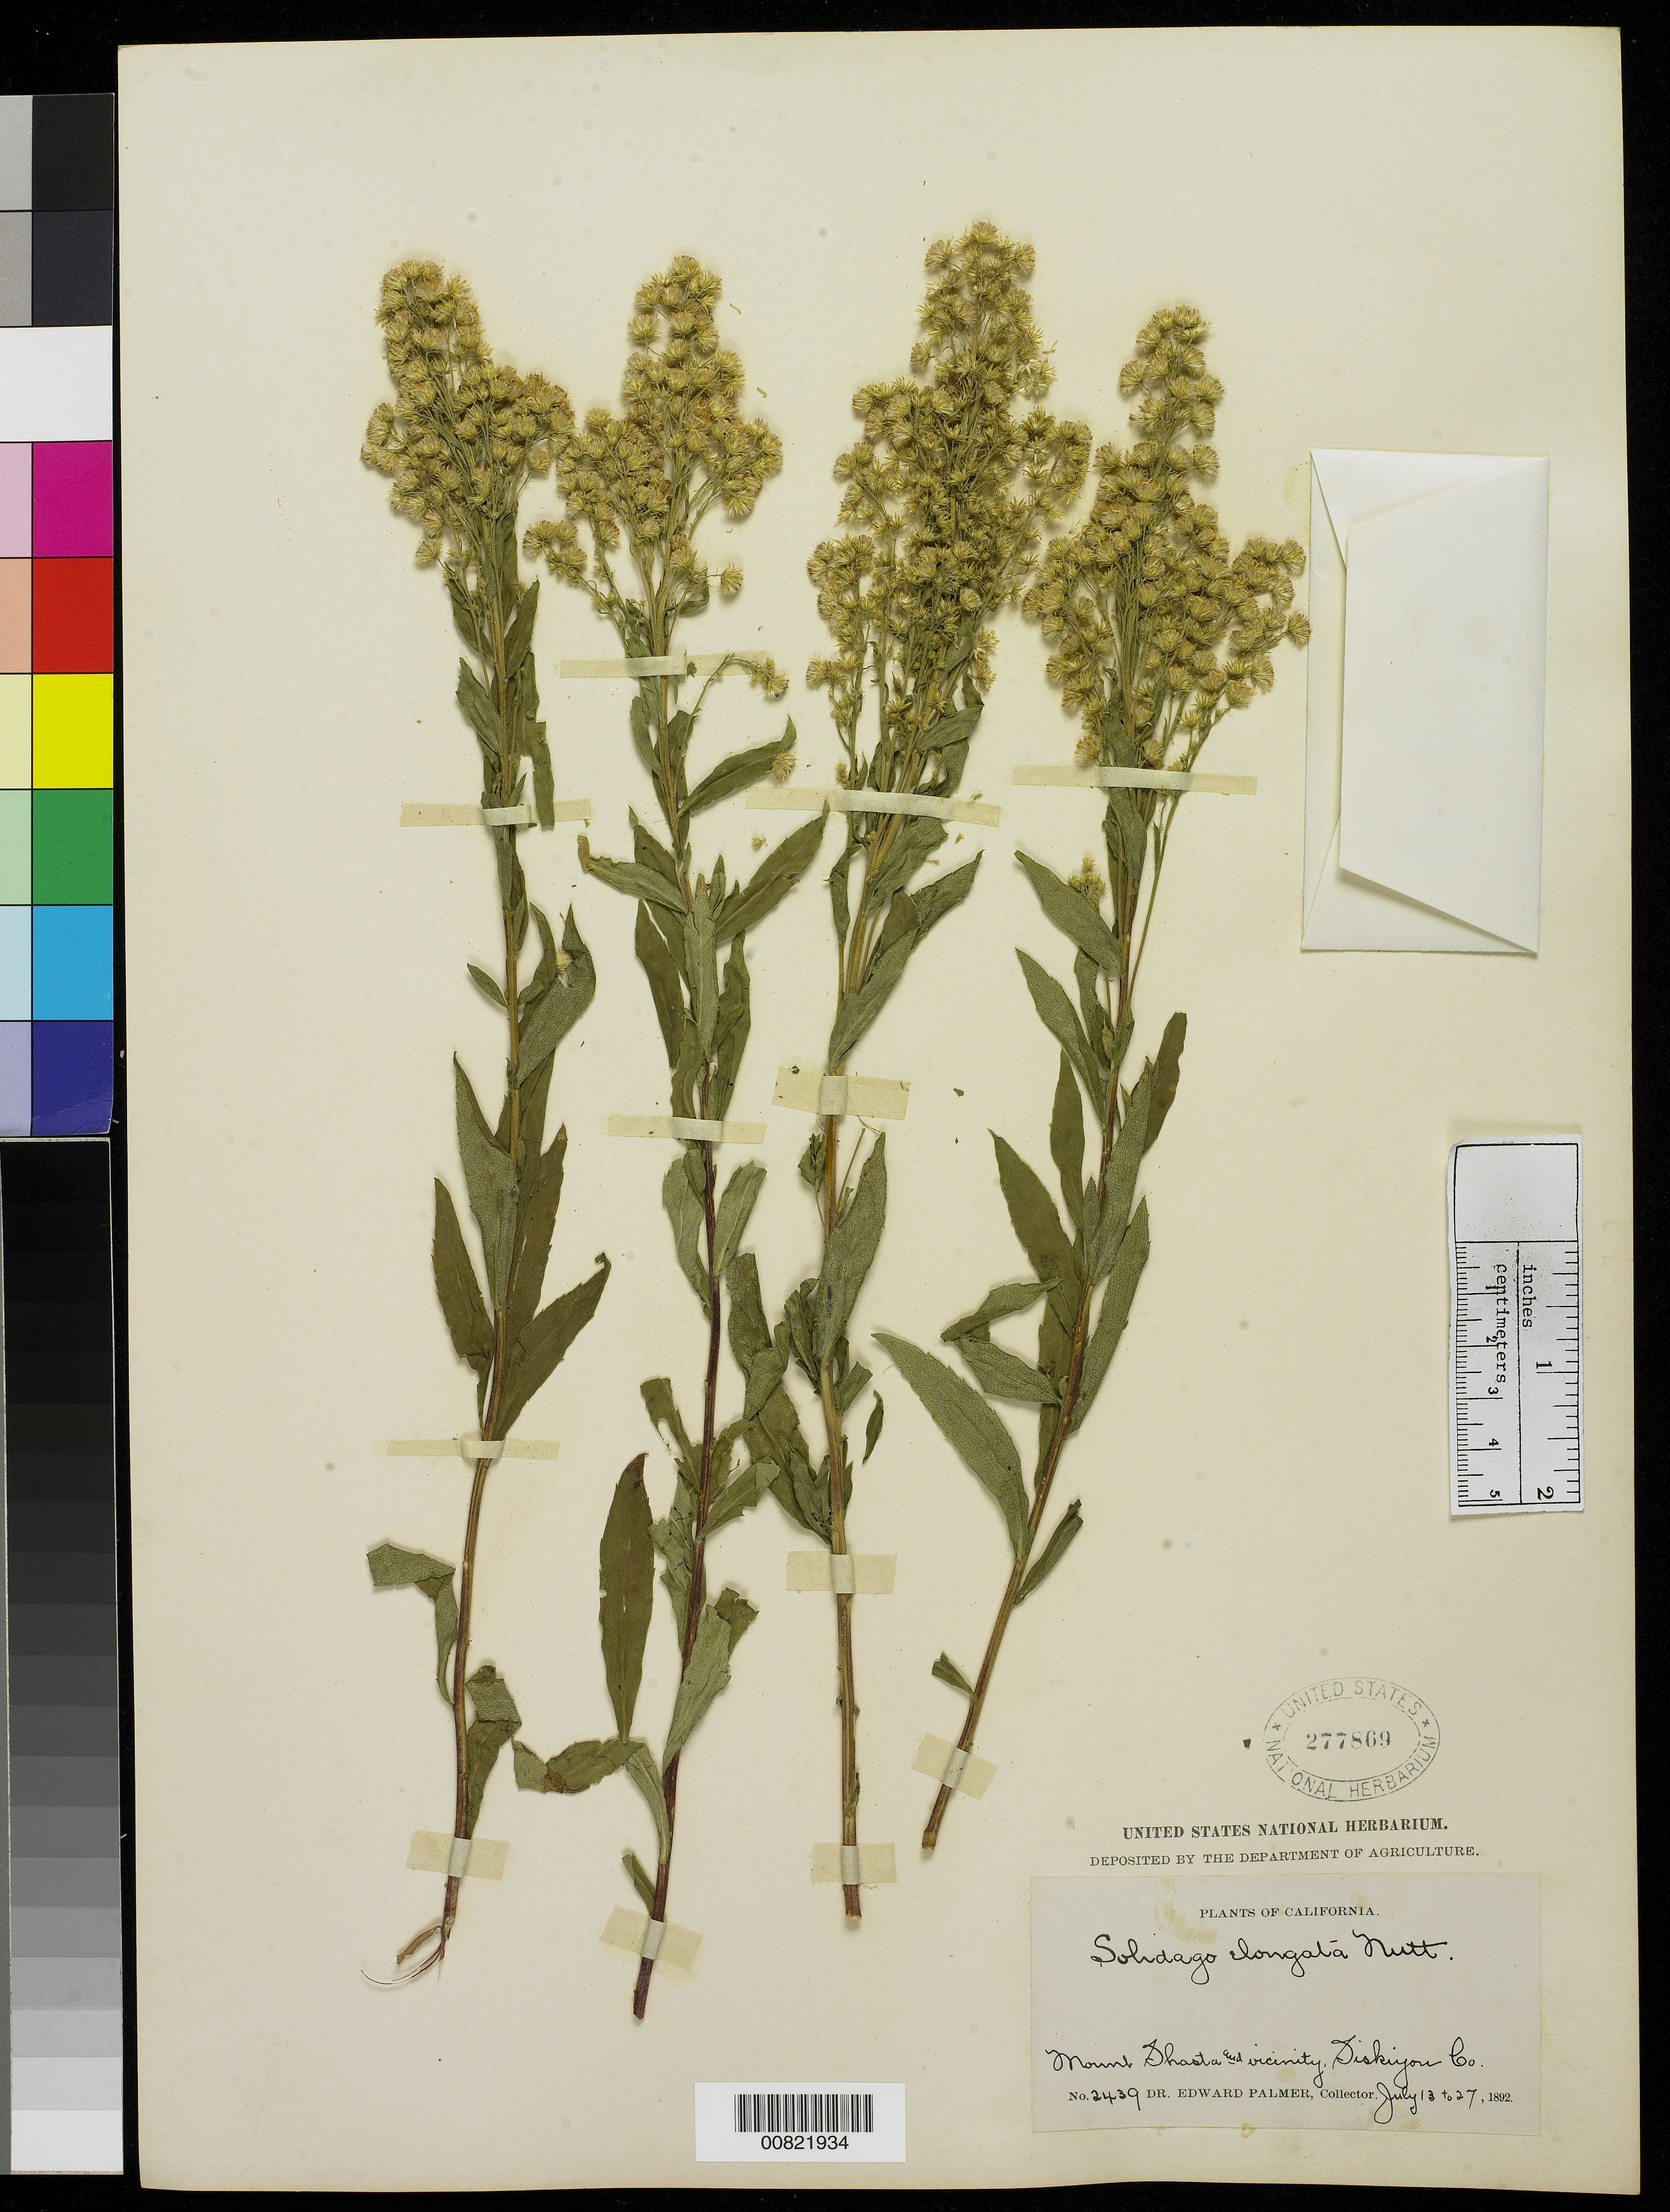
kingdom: Plantae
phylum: Tracheophyta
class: Magnoliopsida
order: Asterales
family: Asteraceae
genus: Solidago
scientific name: Solidago canadensis var. salebrosa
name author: (Piper) M.E. Jones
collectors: E. Palmer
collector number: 2439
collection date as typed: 13 Jul 1892 to 27 Jul 1892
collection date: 1892-07-13/1892-07-27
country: United States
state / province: California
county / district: Siskiyou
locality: Mount Shasta and vicinity, Siskiyou County, California.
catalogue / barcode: US 277869